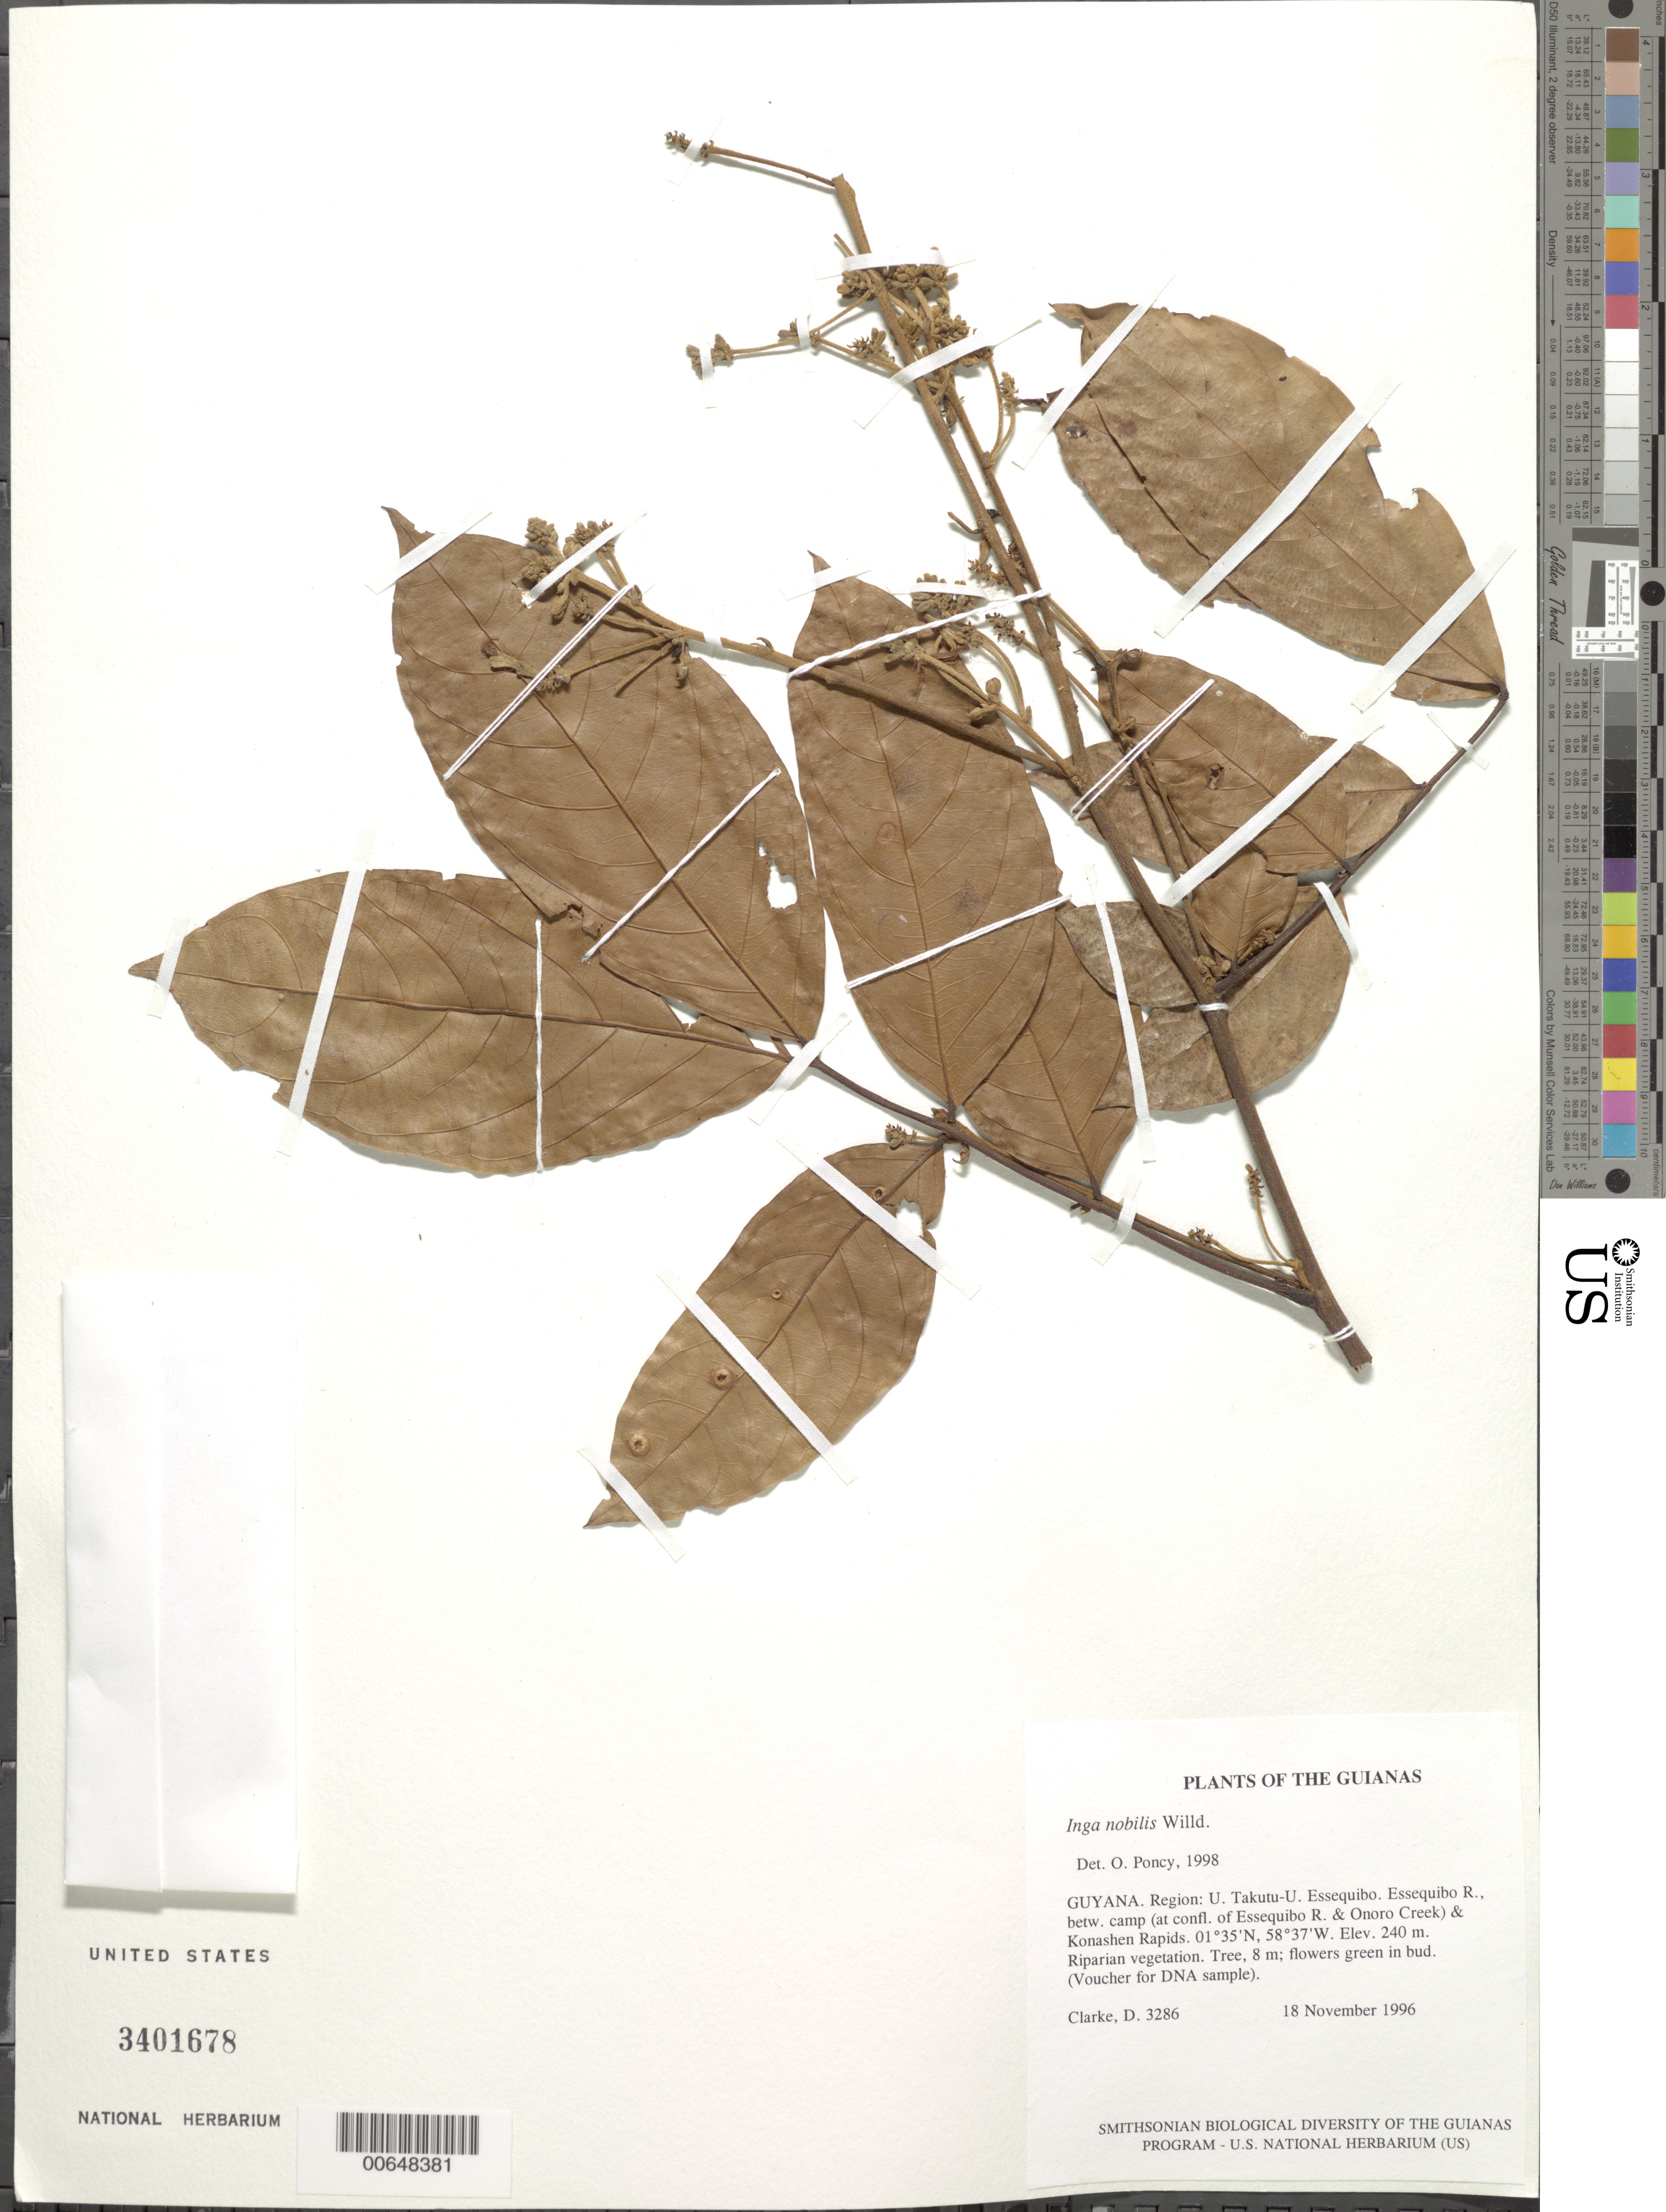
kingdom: Plantae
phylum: Tracheophyta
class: Magnoliopsida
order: Fabales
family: Fabaceae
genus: Inga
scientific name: Inga nobilis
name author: Willd.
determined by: Poncy, O.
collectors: H. D. Clarke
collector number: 3286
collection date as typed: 18 November 1996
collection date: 1996-11-18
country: Guyana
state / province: U. Takutu-U. Essequibo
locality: Essequibo R., betw. camp (at confl. of Essequibo R. & Onoro Creek) & Konashen Rapids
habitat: Riparian vegetation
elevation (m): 240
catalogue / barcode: US 3401678